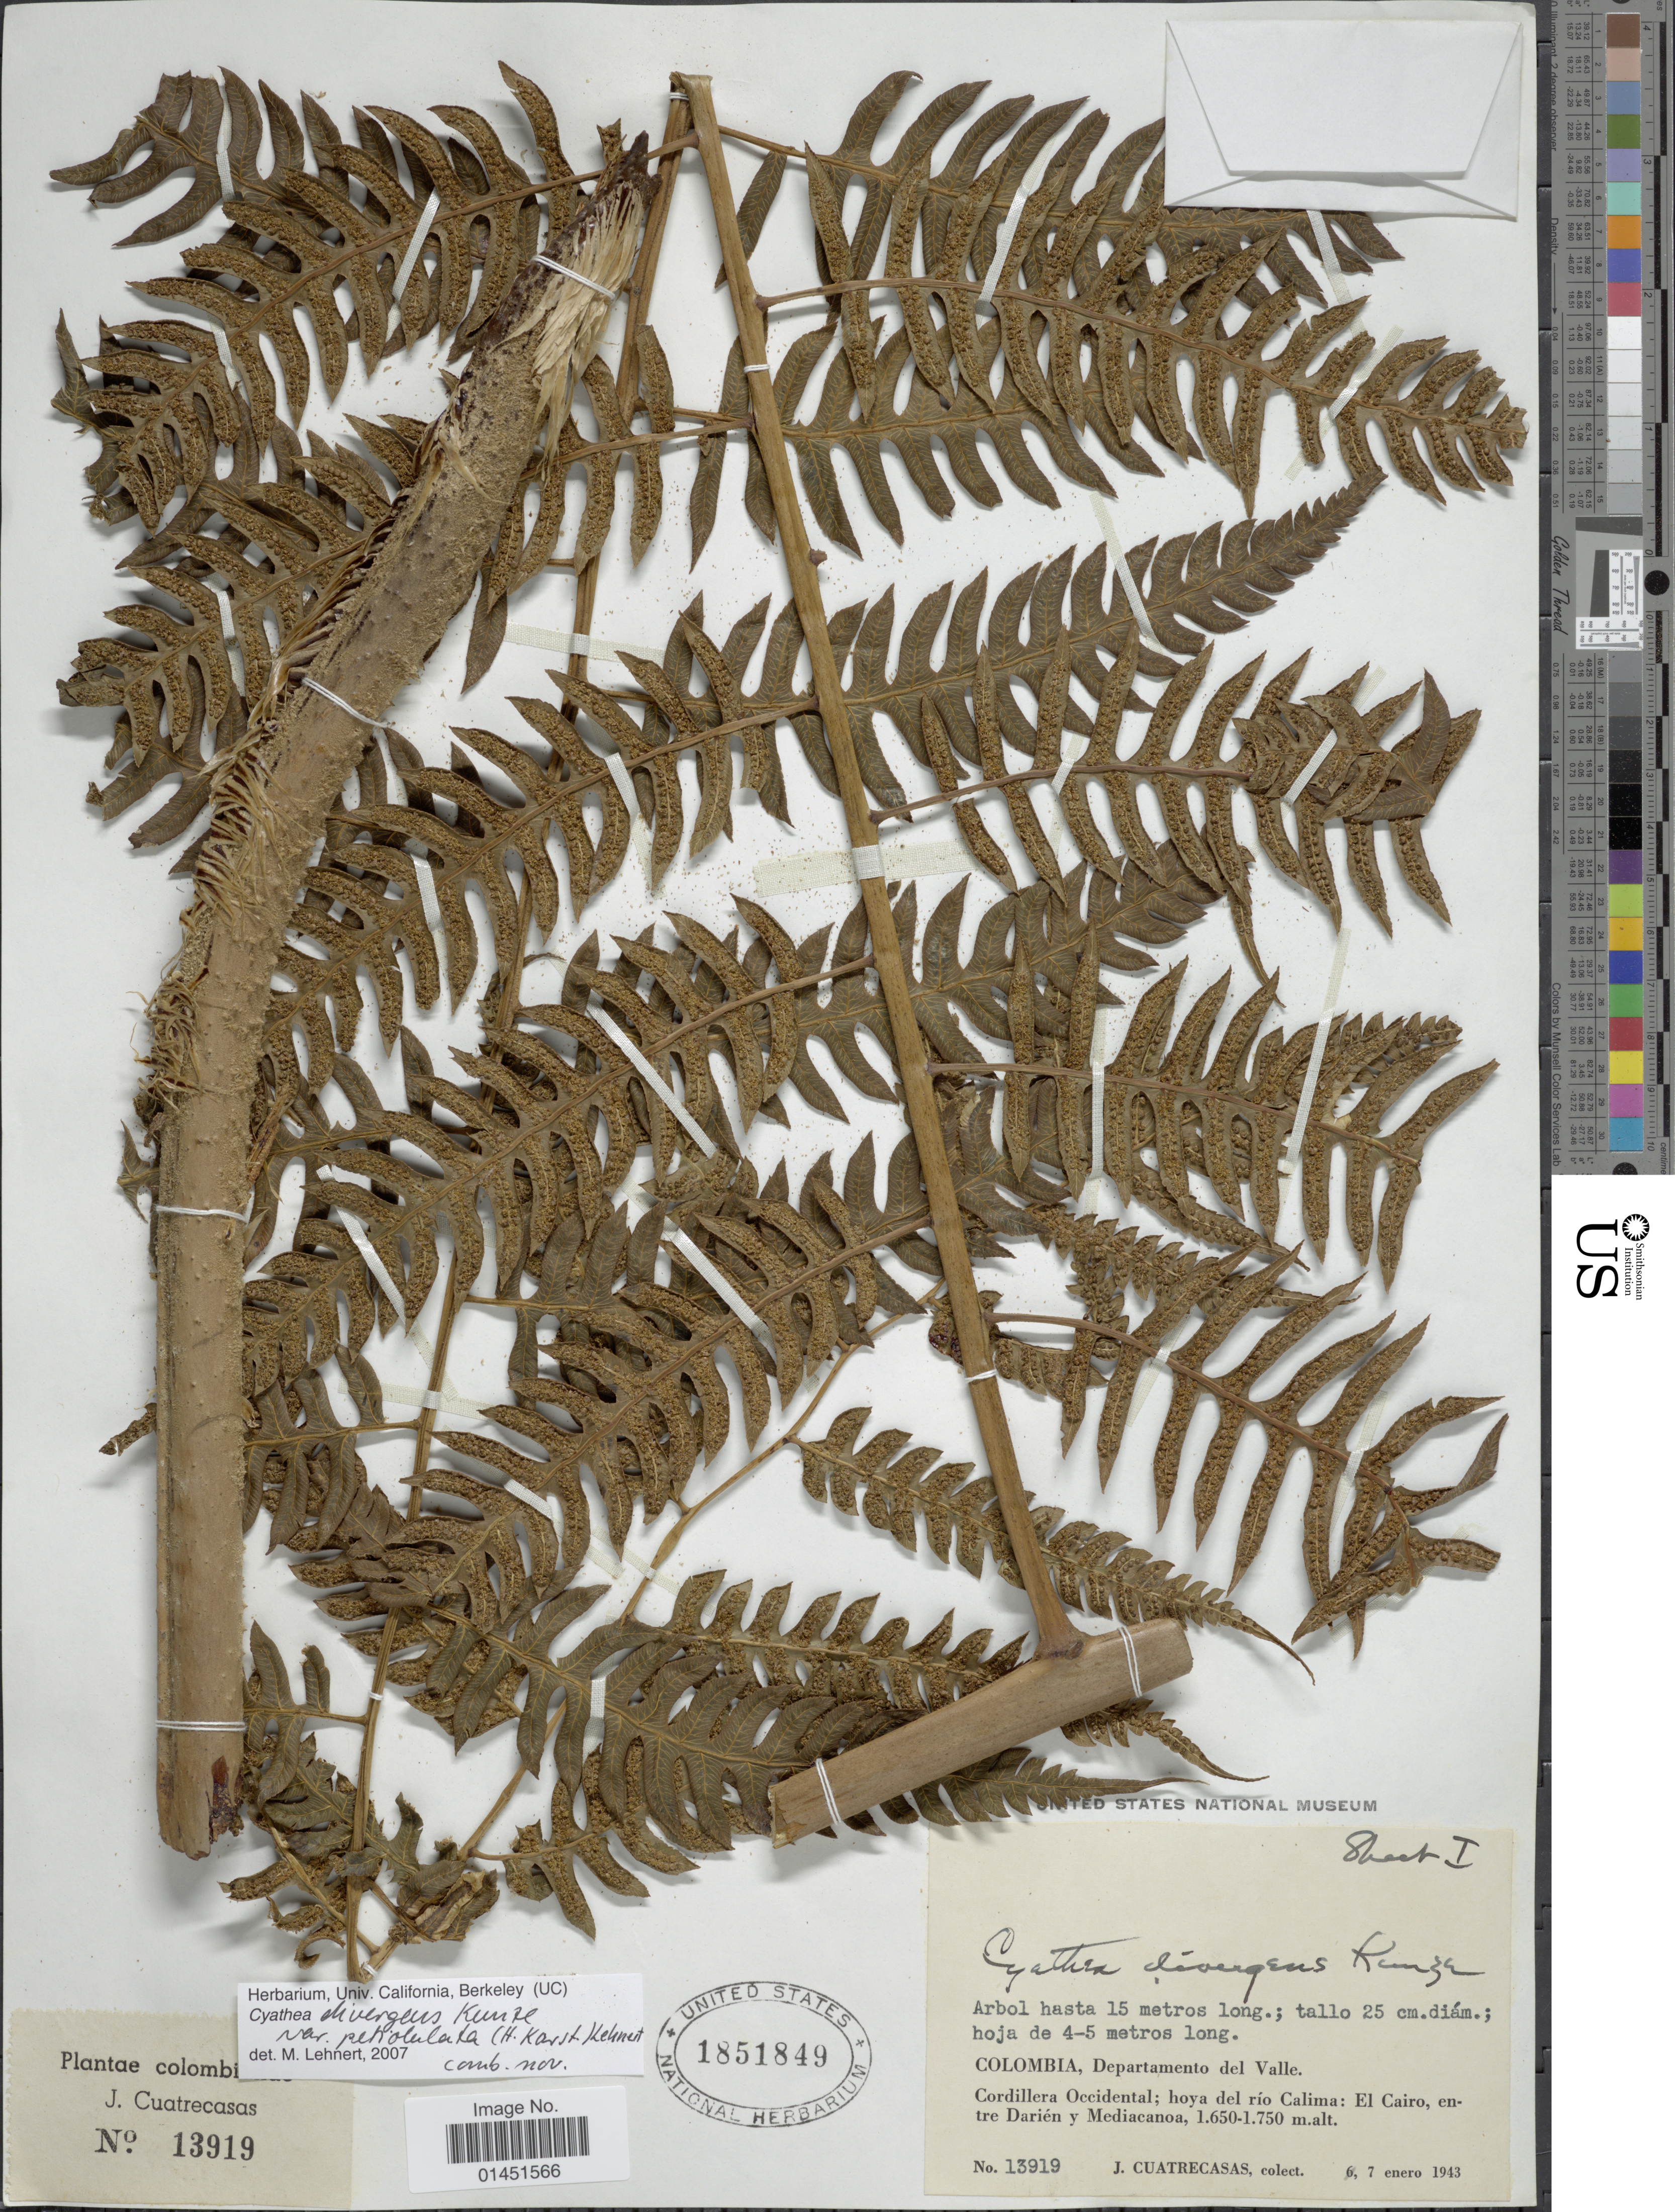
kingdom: Plantae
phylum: Tracheophyta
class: Polypodiopsida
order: Cyatheales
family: Cyatheaceae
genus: Cyathea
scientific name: Cyathea divergens var. petiolulata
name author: (H. Karst.)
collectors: J. Cuatrecasas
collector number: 13919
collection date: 1943-01-07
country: Colombia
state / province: Valle del Cauca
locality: Departamento del Valle, Cordillera Occidental; hoya del rio Calima: El Cairo, entre Darien y Mediacanoa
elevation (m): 1650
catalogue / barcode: US 1851849